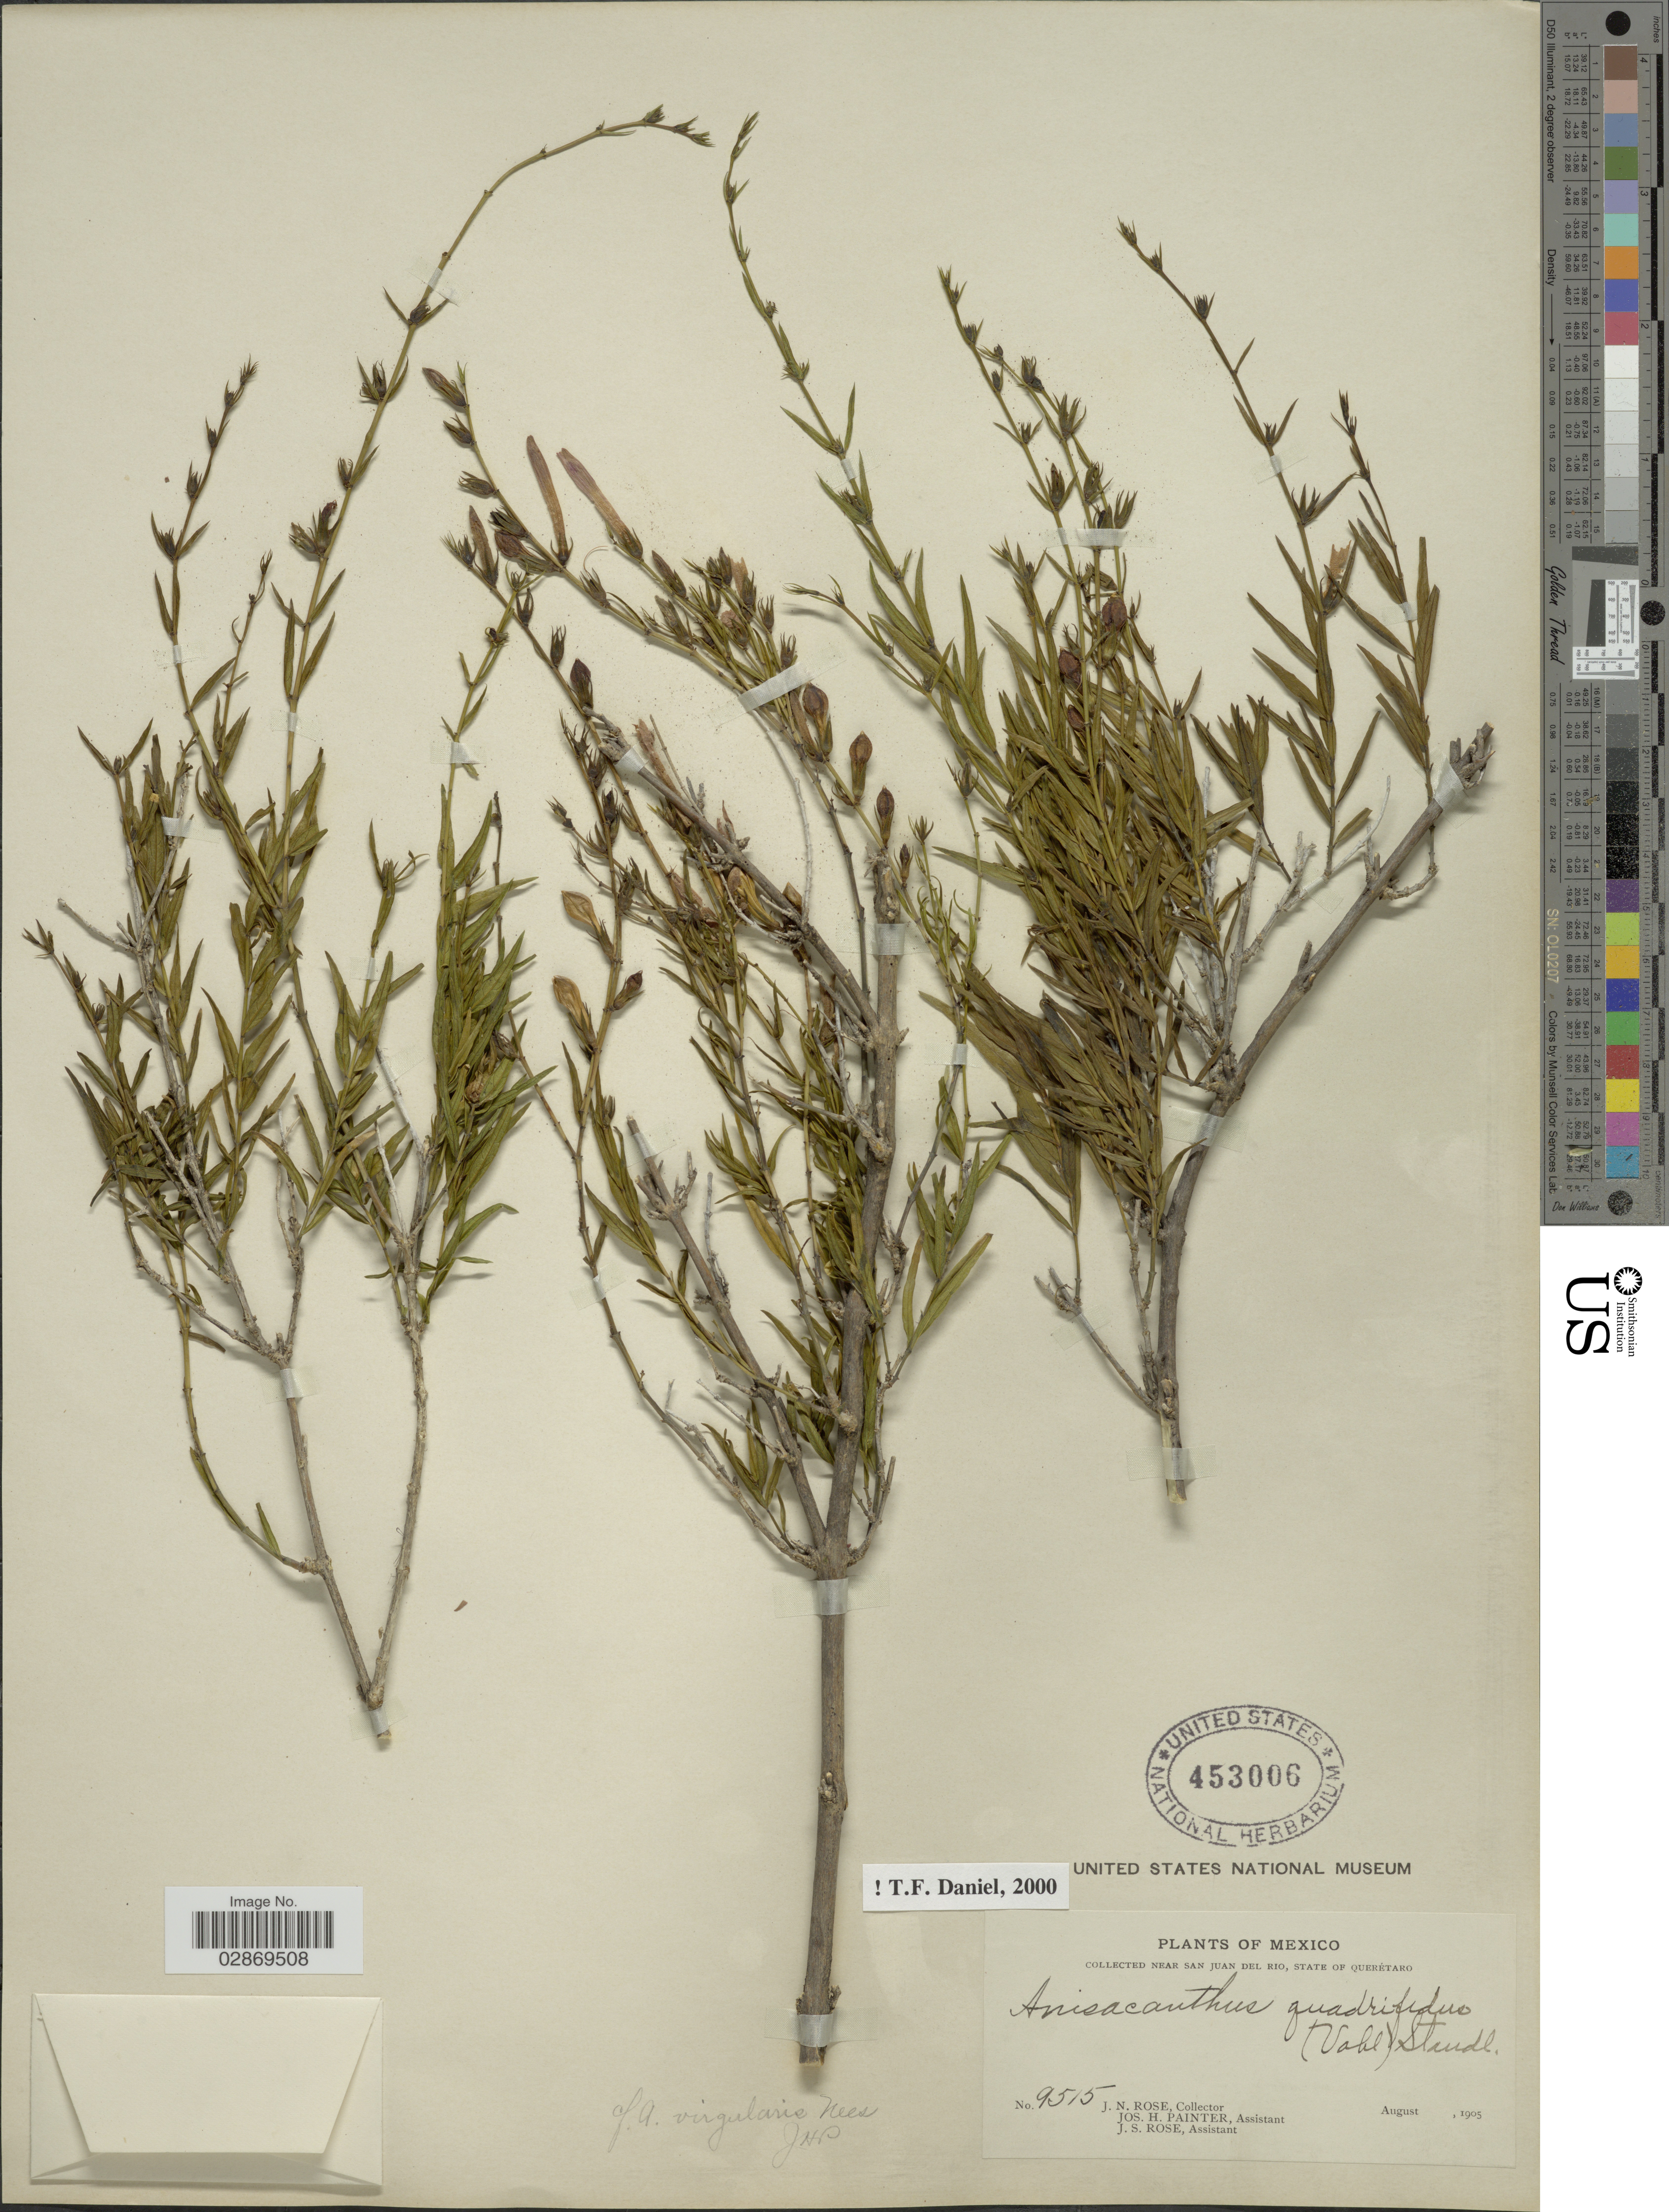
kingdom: Plantae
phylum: Tracheophyta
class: Magnoliopsida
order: Lamiales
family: Acanthaceae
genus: Anisacanthus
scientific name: Anisacanthus quadrifidus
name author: (Vahl) Nees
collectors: J. N. Rose, J. H. Painter & J. S. Rose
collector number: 9515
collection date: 1905-08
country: Mexico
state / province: Querétaro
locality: Near San Juan del Rio.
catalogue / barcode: US 453006